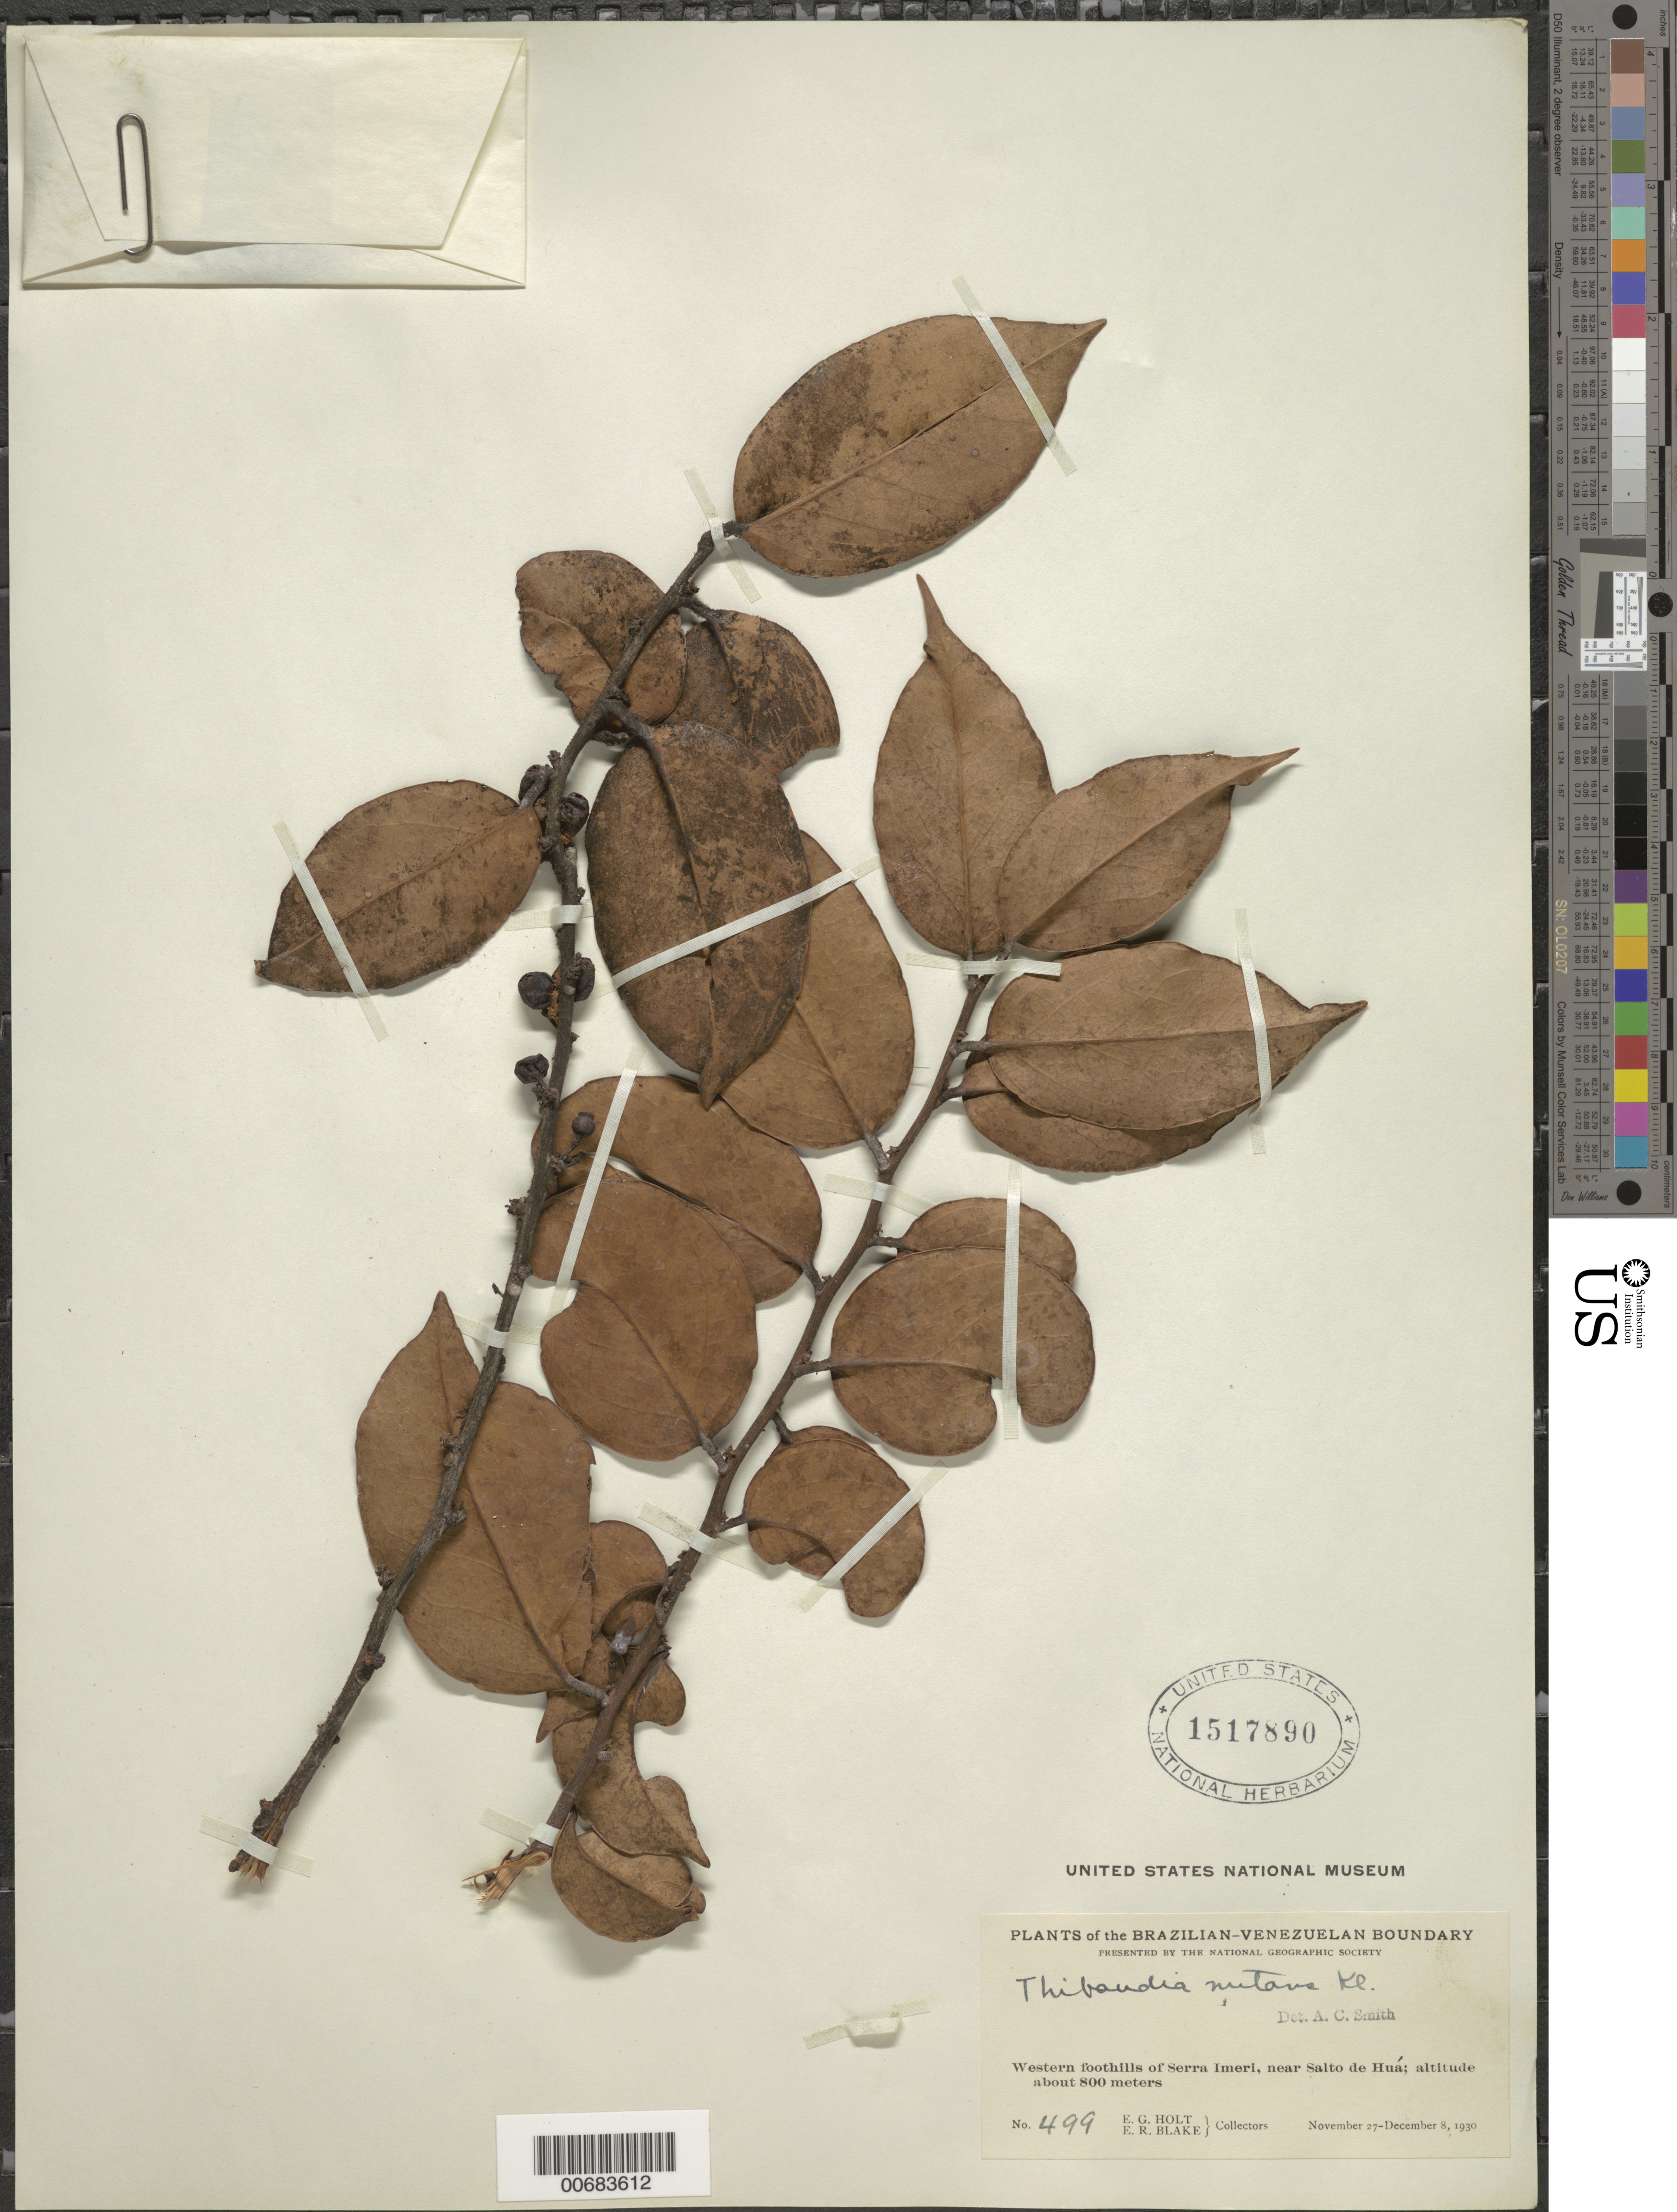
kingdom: Plantae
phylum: Tracheophyta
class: Magnoliopsida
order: Ericales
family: Ericaceae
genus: Thibaudia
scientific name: Thibaudia nutans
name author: Klotzsch ex Mansf.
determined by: Smith, A. C.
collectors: E. Holt & E. R. Blake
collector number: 499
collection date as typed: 27-Nov-30 to 8-Dec-30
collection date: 1930-11-27/1930-12-08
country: Venezuela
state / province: Amazonas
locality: Serra Imeri, western foothills, near Salto de Huá, near Brazillian boundary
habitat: Foothills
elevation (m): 800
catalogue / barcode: US 1517890